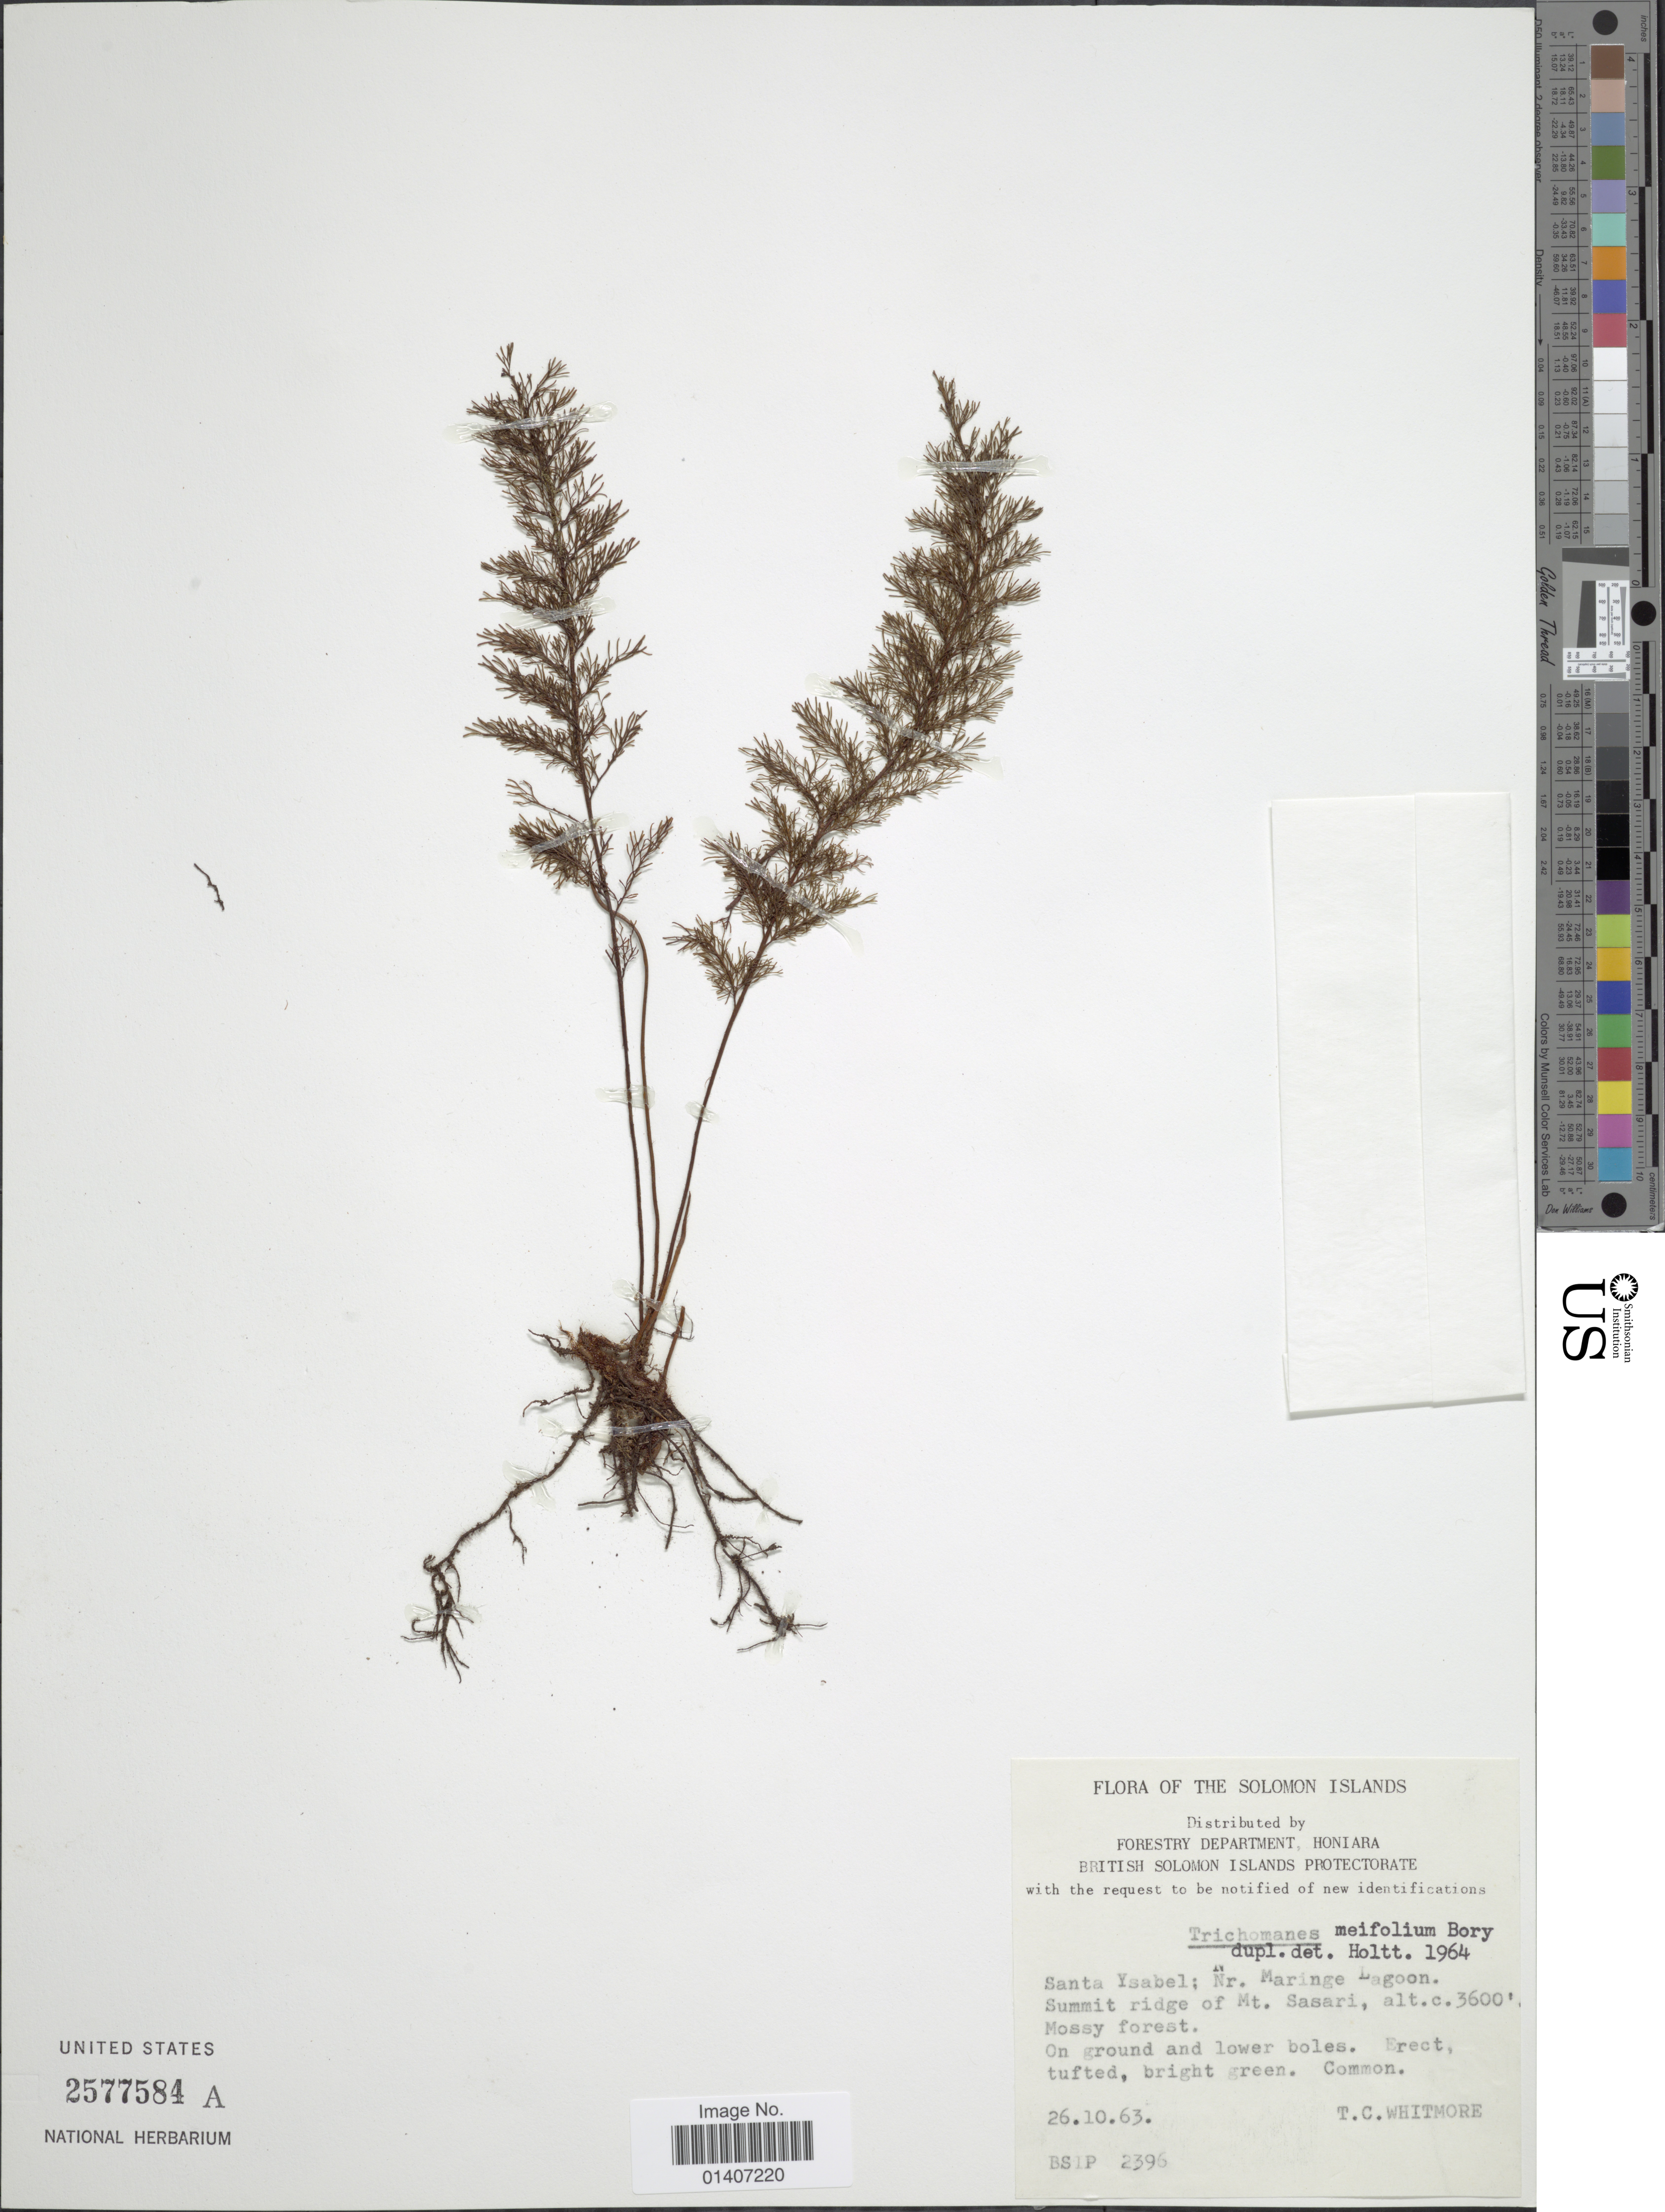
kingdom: Plantae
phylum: Tracheophyta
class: Polypodiopsida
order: Hymenophyllales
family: Hymenophyllaceae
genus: Abrodictyum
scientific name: Abrodictyum meifolium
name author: (Bory) Ebihara & K. Iwats.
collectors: T. C. Whitmore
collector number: BSIP2396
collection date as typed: Transcribed d/m/y: 26/10/63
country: Solomon Islands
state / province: Solomon Islands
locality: Santa Ysabel; Nr. Maringe Lagoon, Summit ridge of Mt. Sasari, mossy forest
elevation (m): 1097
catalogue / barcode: US 2577584A